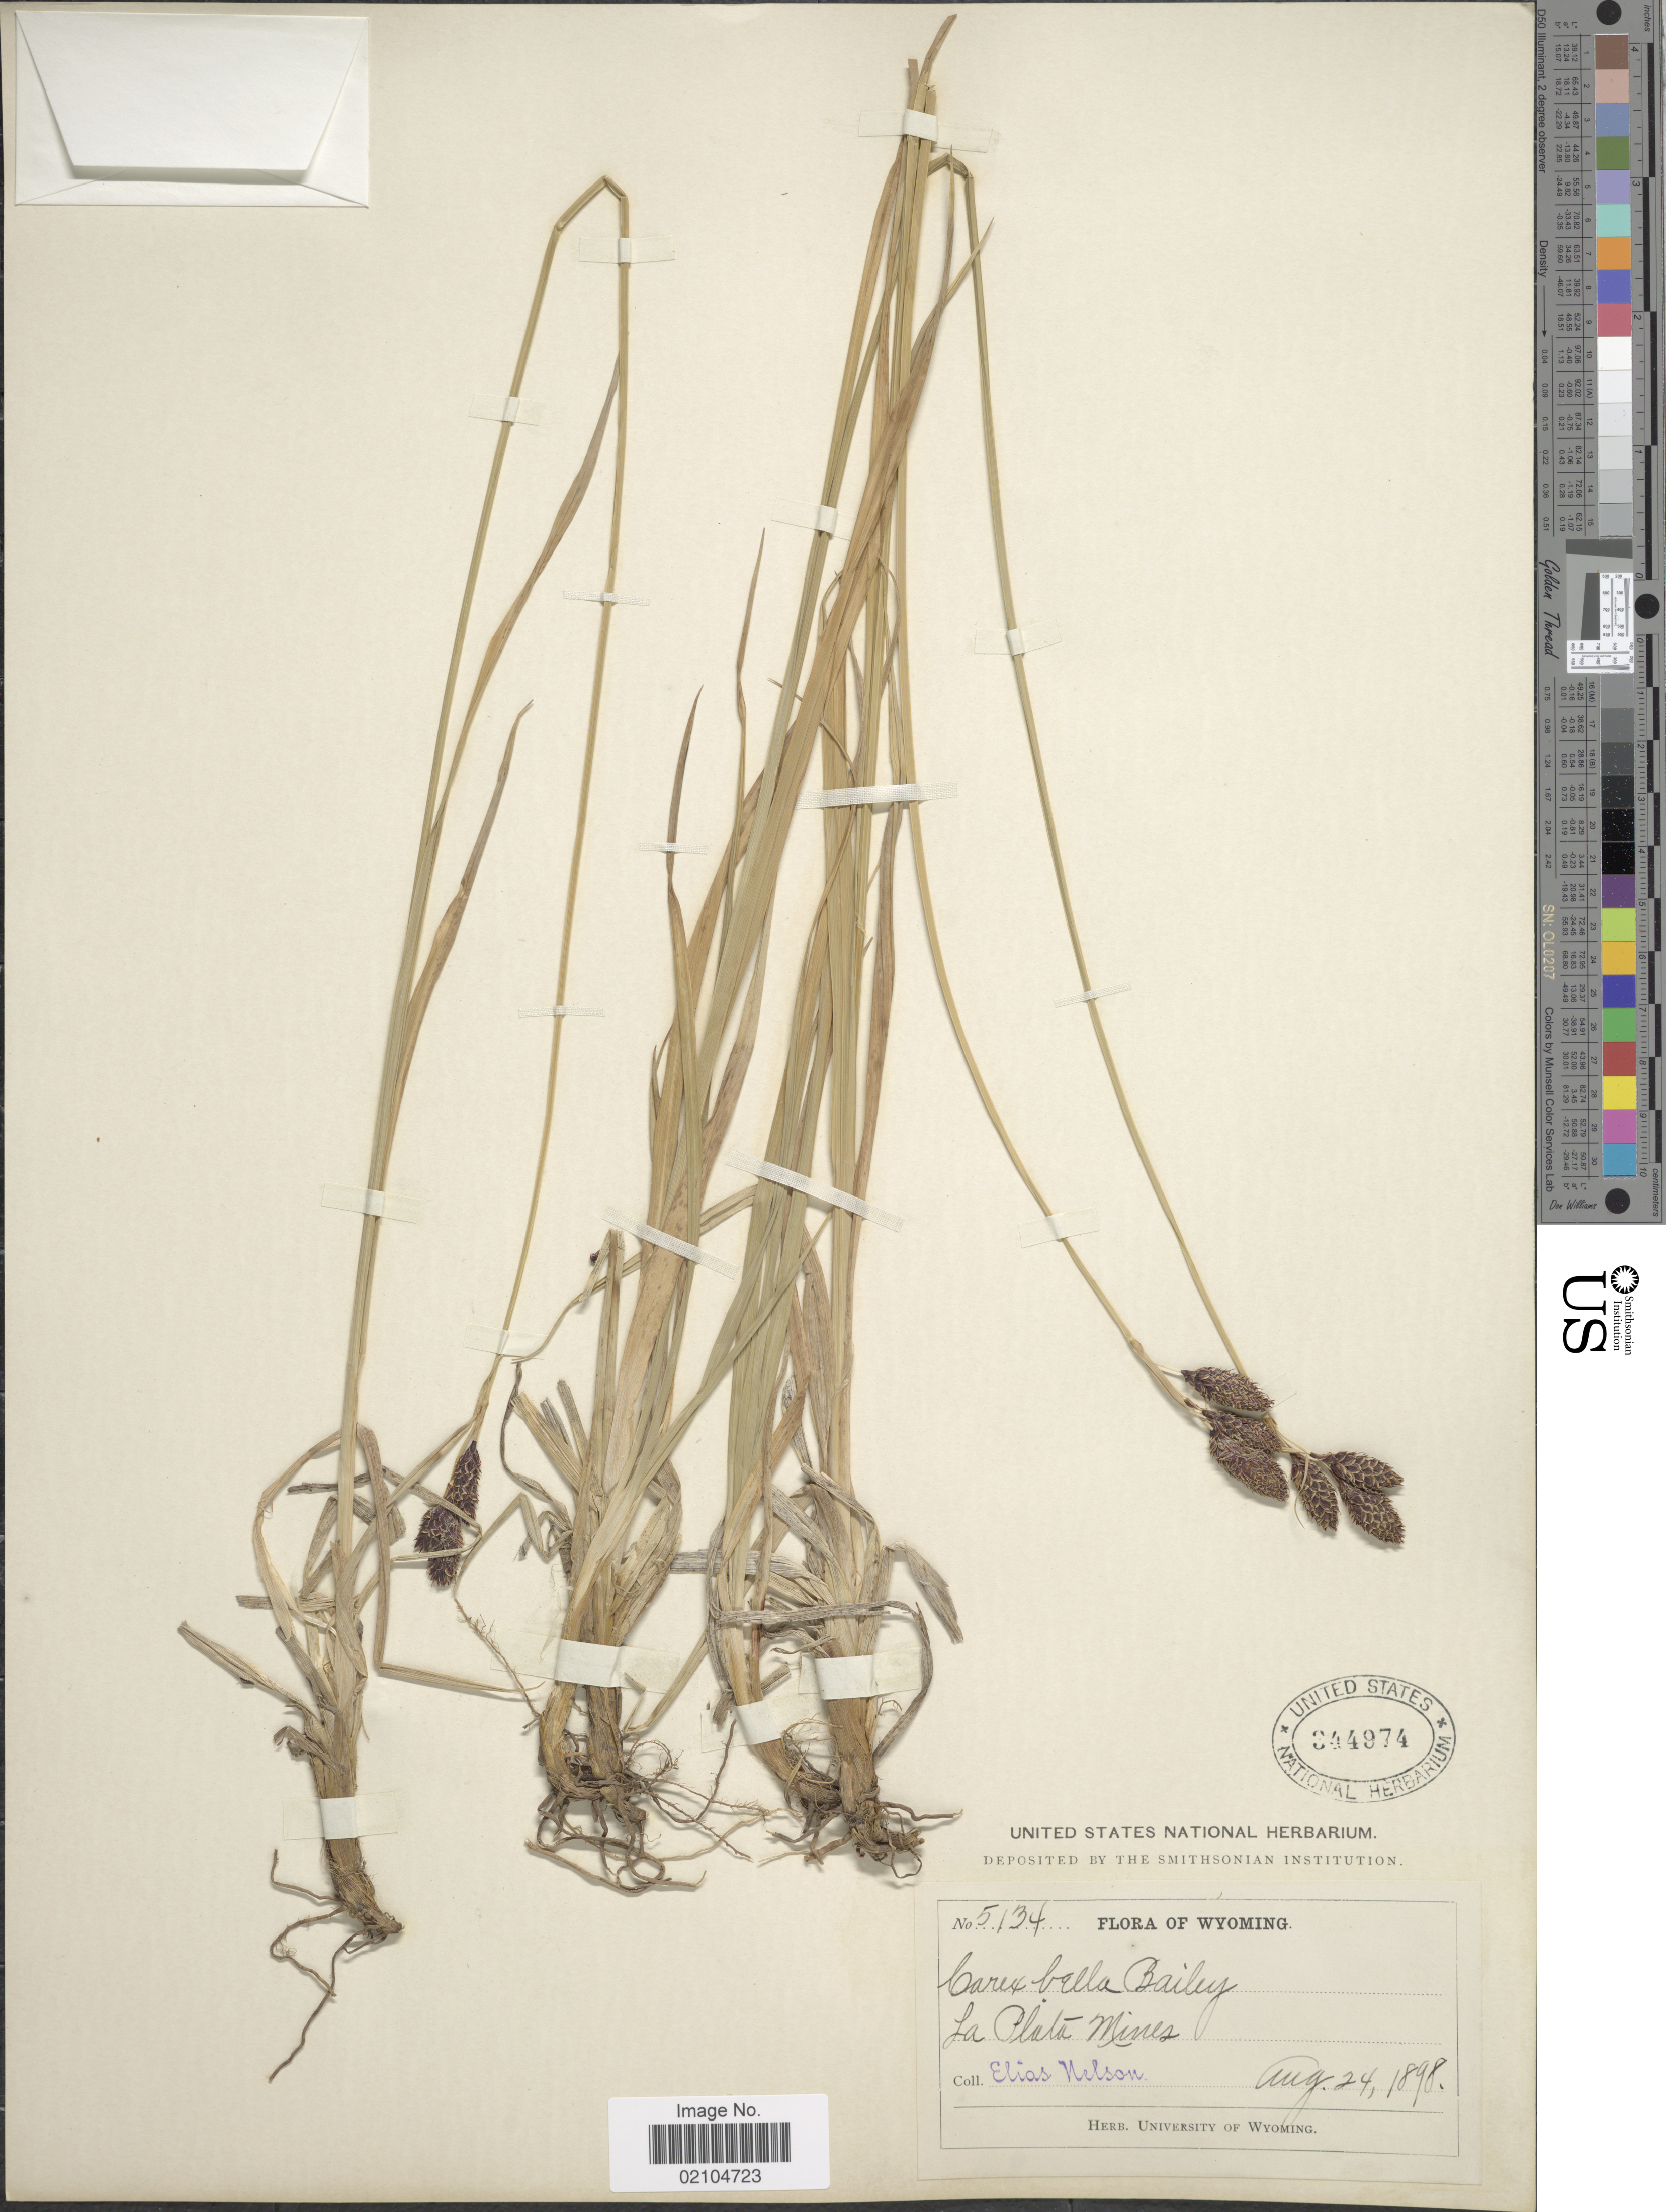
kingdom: Plantae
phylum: Tracheophyta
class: Liliopsida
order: Poales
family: Cyperaceae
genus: Carex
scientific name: Carex bella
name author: L.H. Bailey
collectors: A. Nelson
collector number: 5134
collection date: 1898-08-24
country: United States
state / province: Wyoming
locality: La Plata Mines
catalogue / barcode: US 344974